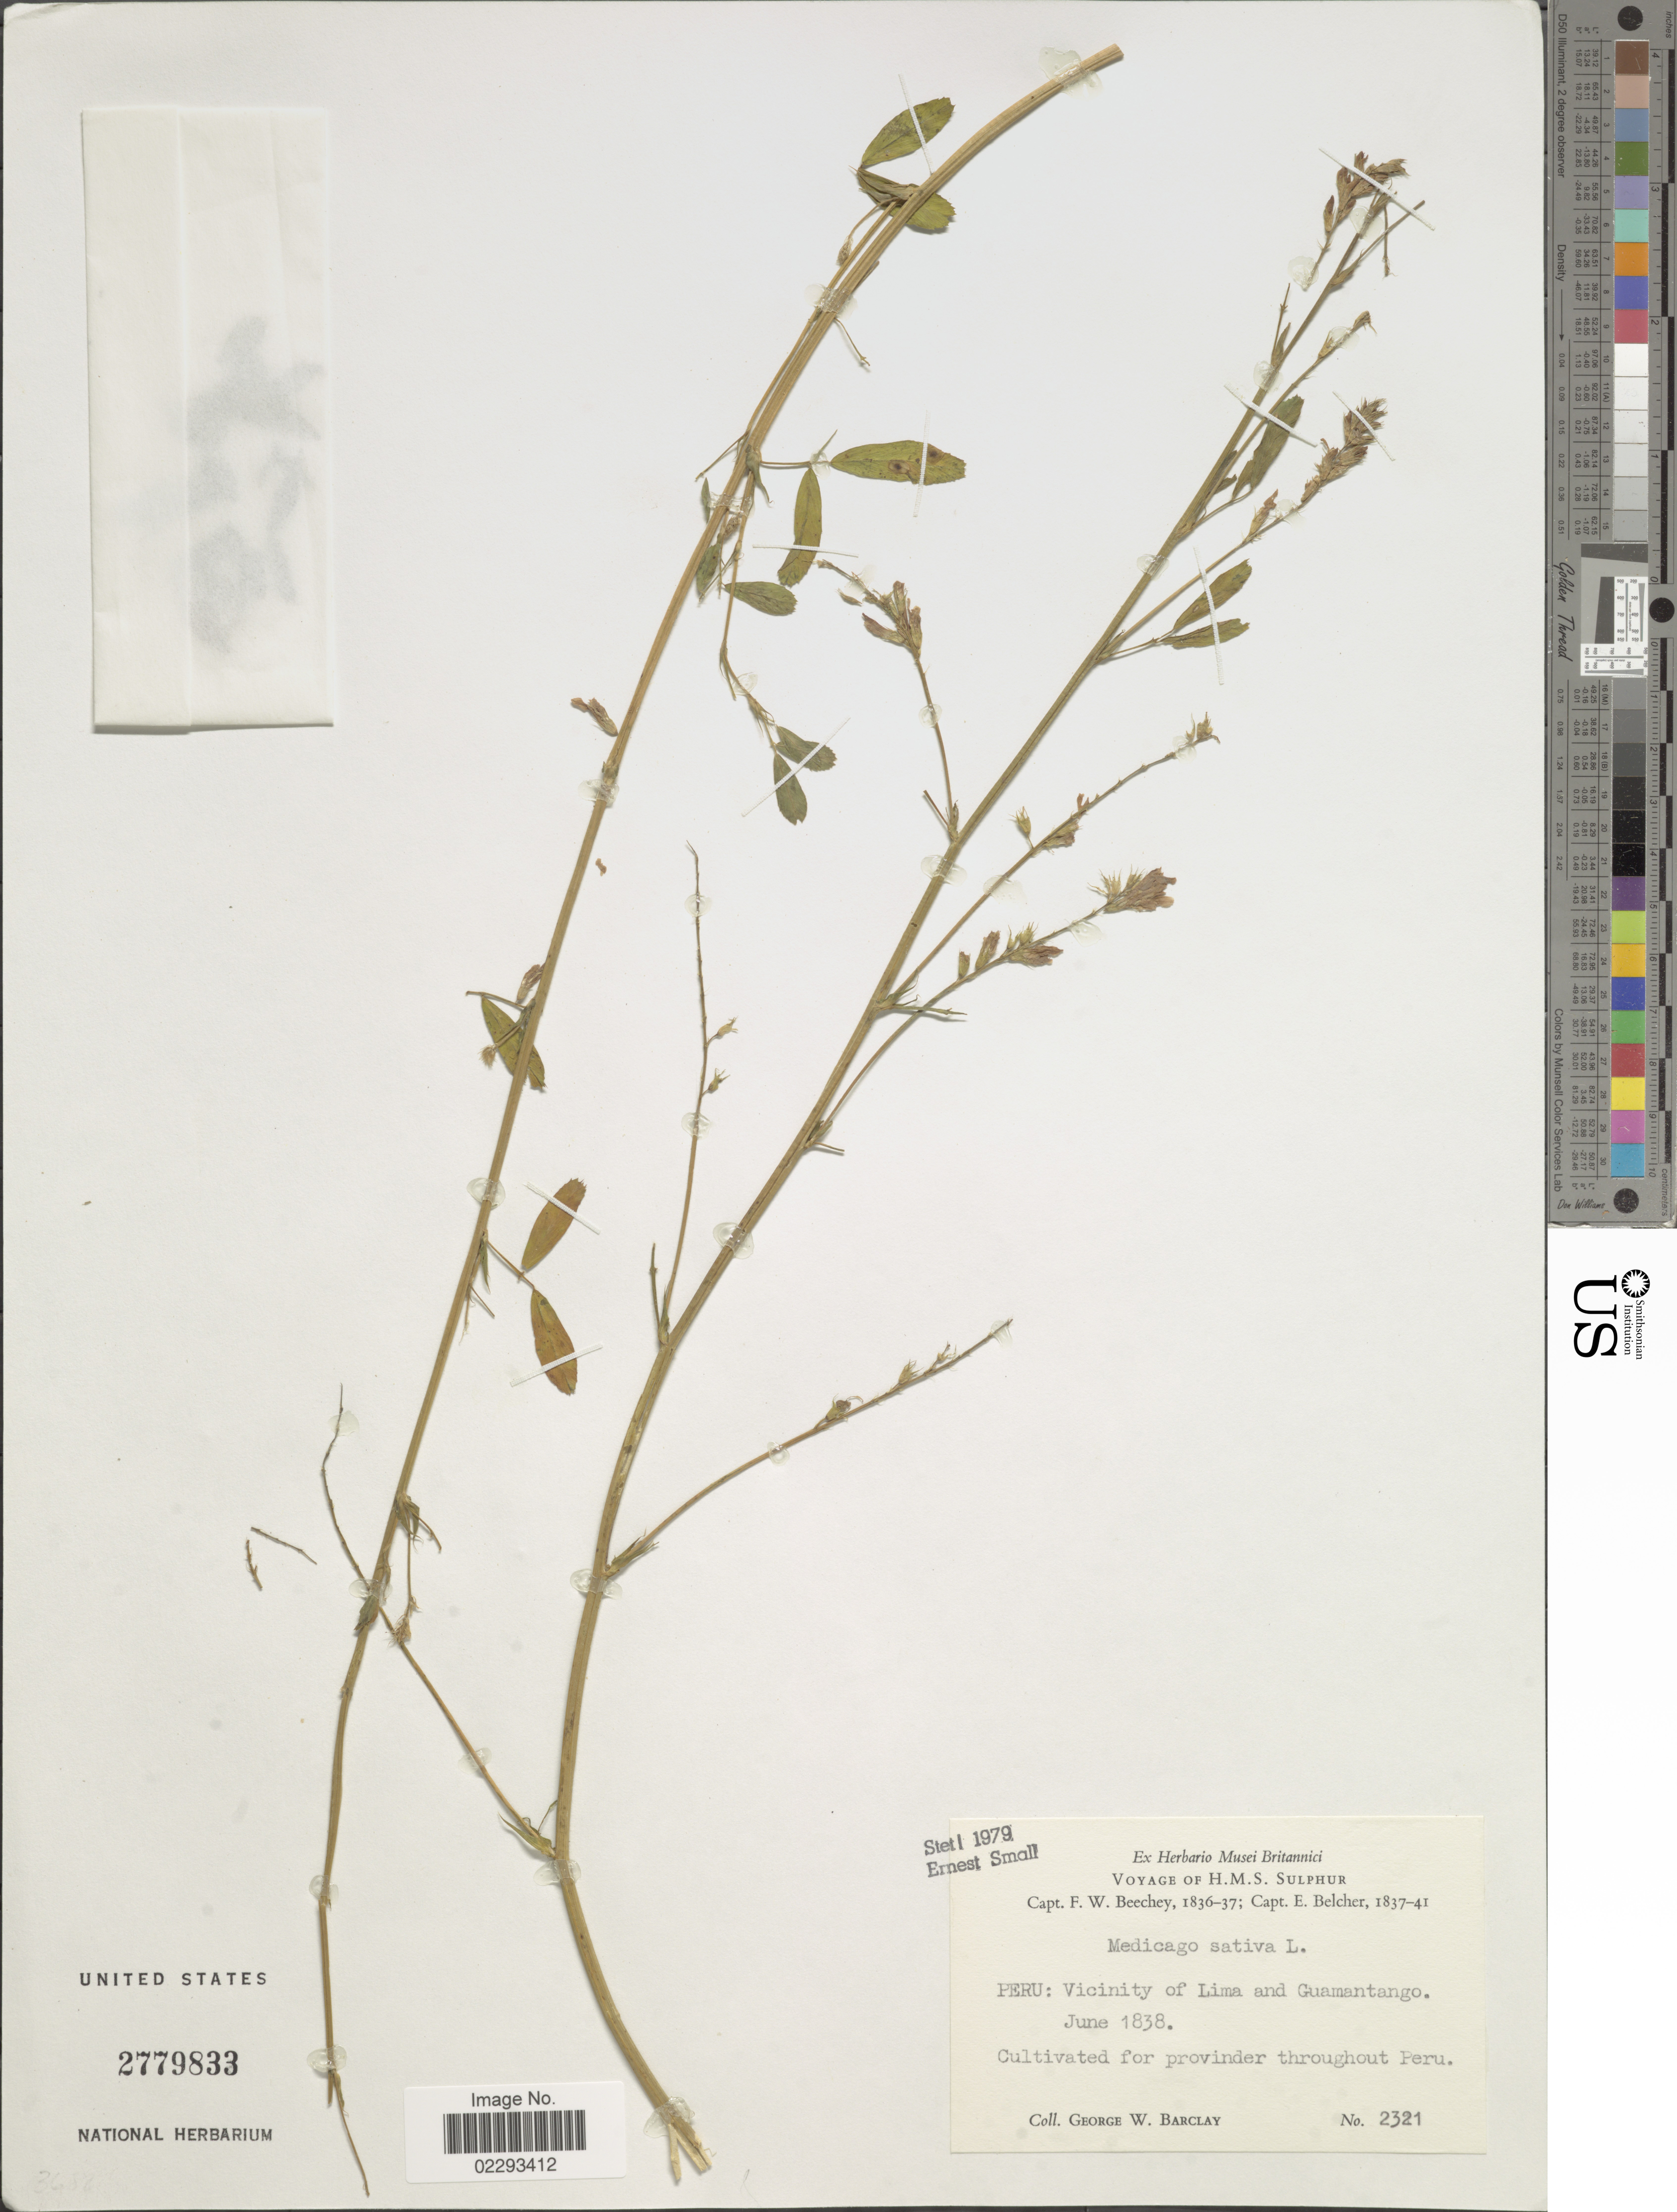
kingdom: Plantae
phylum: Tracheophyta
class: Magnoliopsida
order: Fabales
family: Fabaceae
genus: Medicago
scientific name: Medicago sativa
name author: L.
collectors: G. W. Barclay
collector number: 2321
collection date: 1838-06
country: Peru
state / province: Lima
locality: Vicinity of Lima and Guamantango, cultivated for provinder throughout Peru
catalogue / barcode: US 2779833